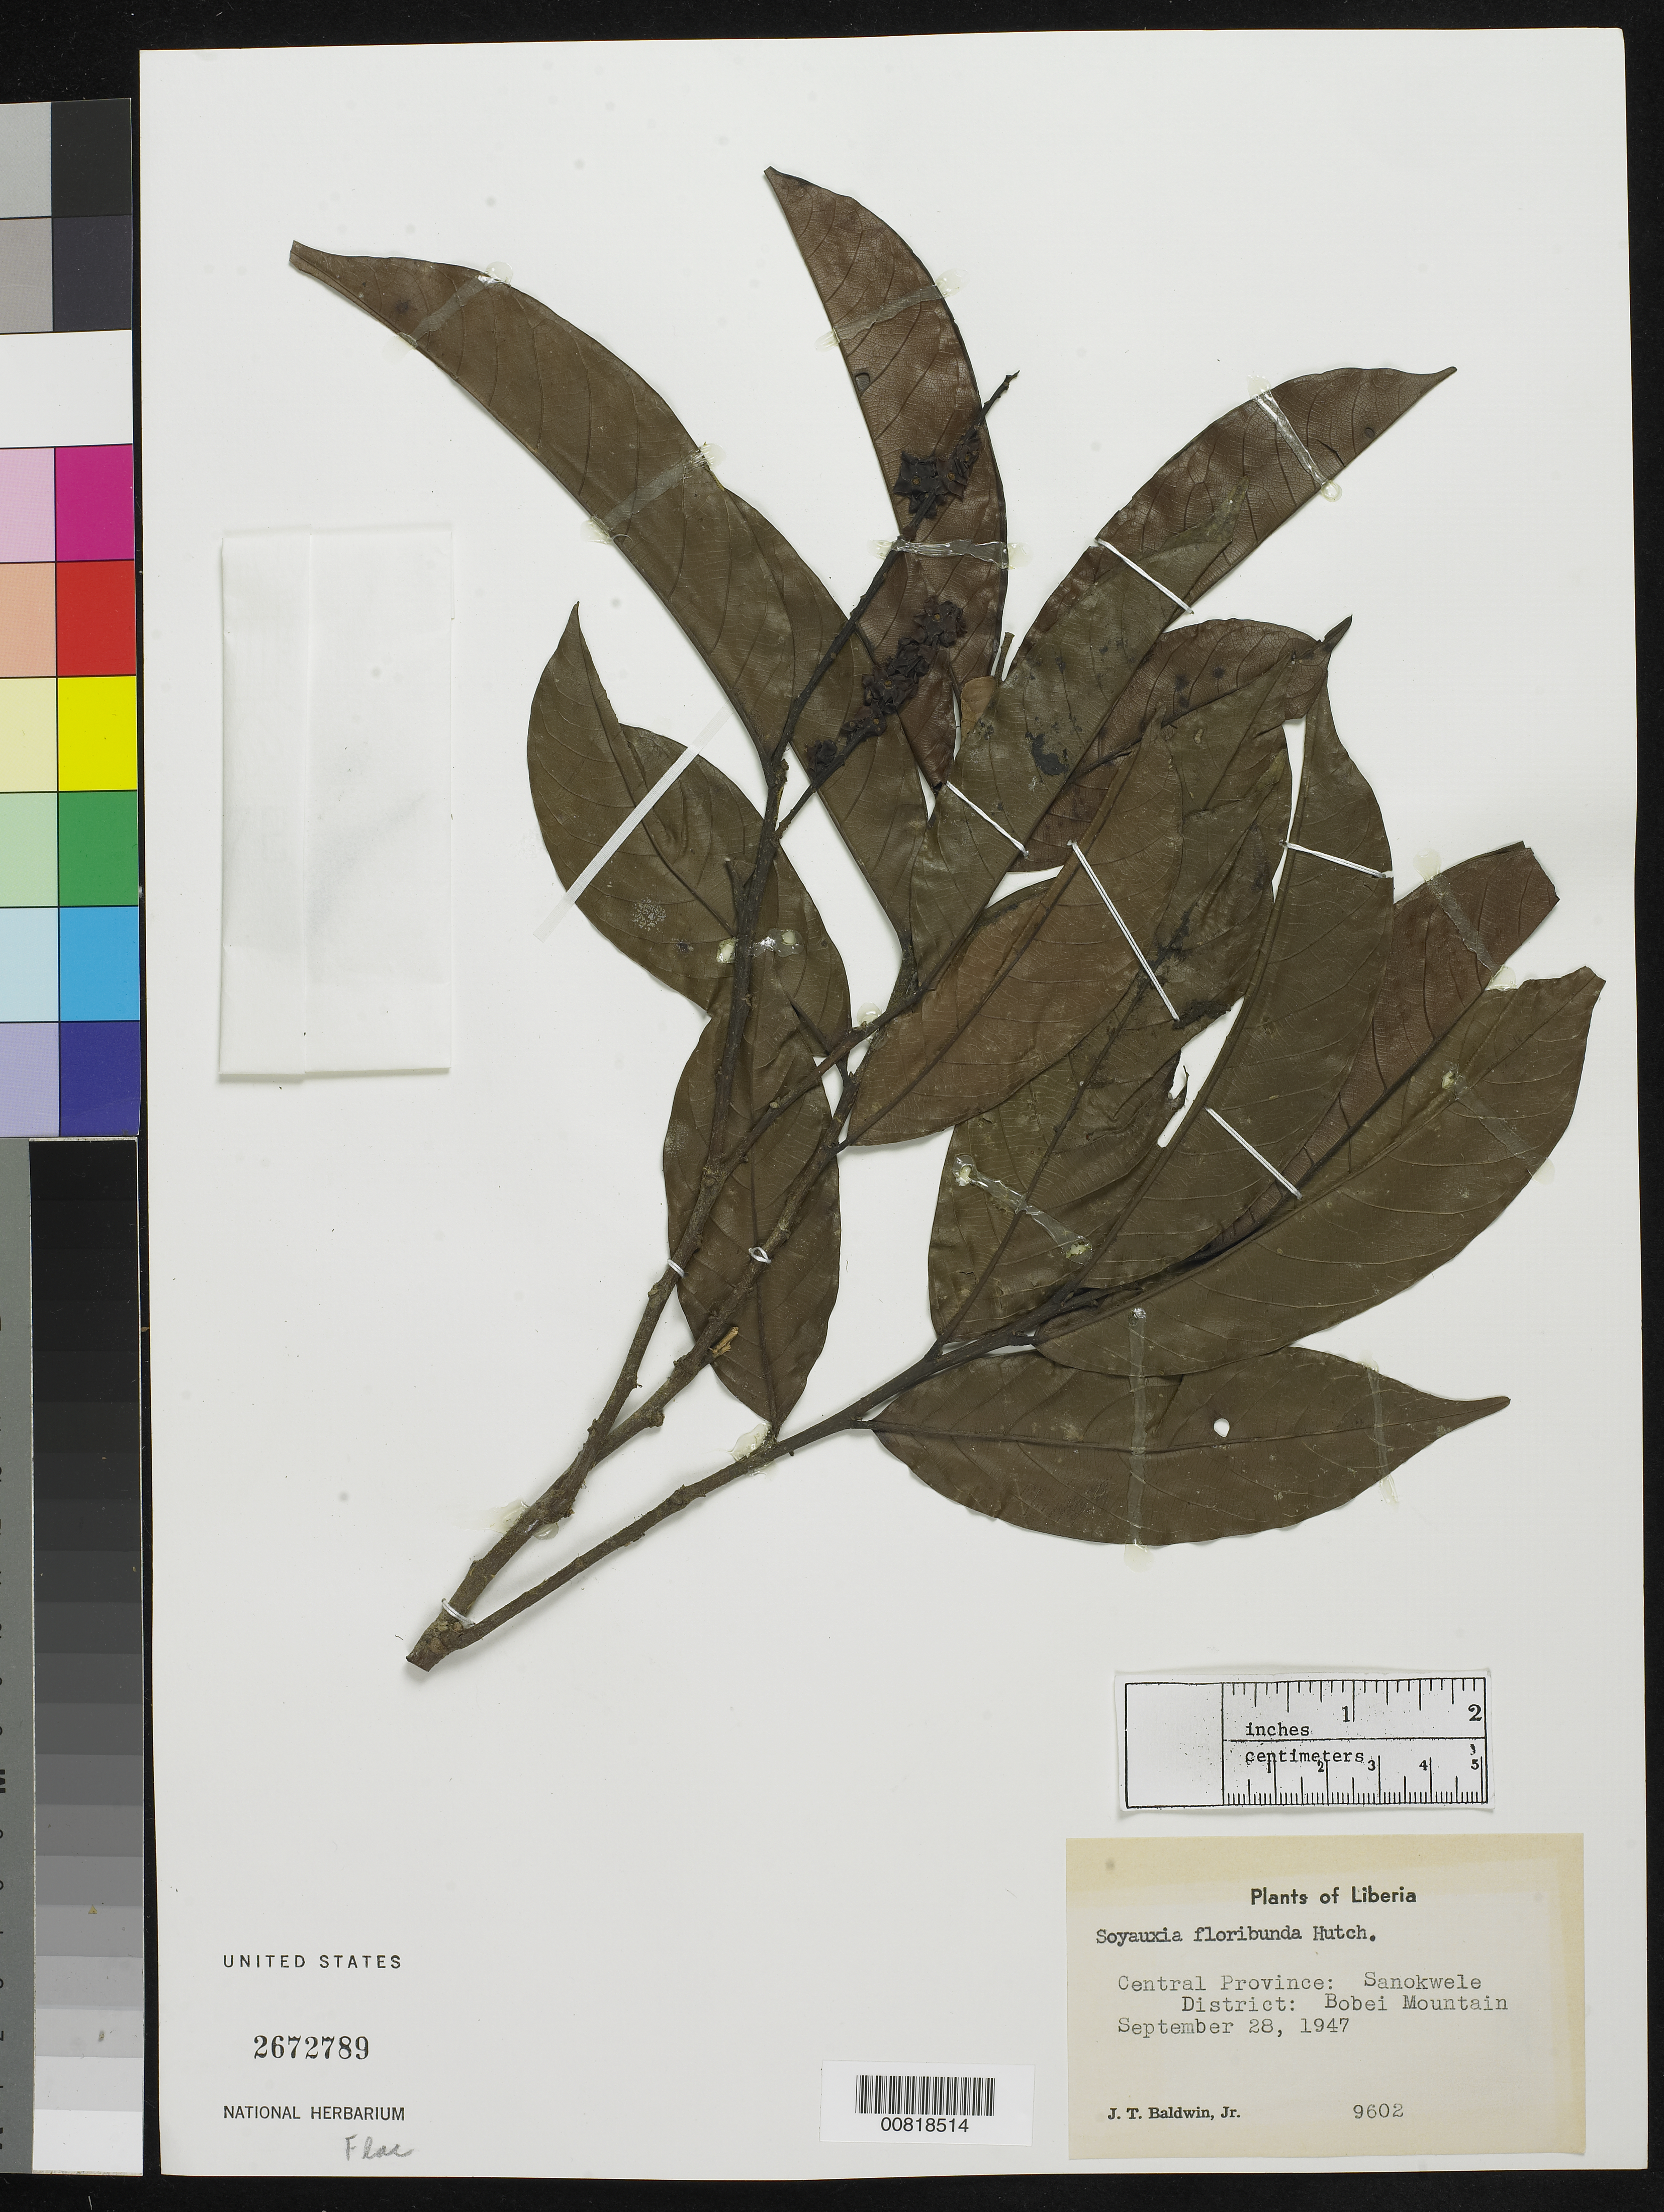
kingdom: Plantae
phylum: Tracheophyta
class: Magnoliopsida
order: Saxifragales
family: Peridiscaceae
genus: Soyauxia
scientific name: Soyauxia floribunda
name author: Hutch.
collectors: J. T. Baldwin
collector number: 9602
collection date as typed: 28 Sep 1947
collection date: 1947-09-28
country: Liberia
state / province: Nimba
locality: Central Province: Sanokwele District, Bobein Mountain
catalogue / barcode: US 2672789